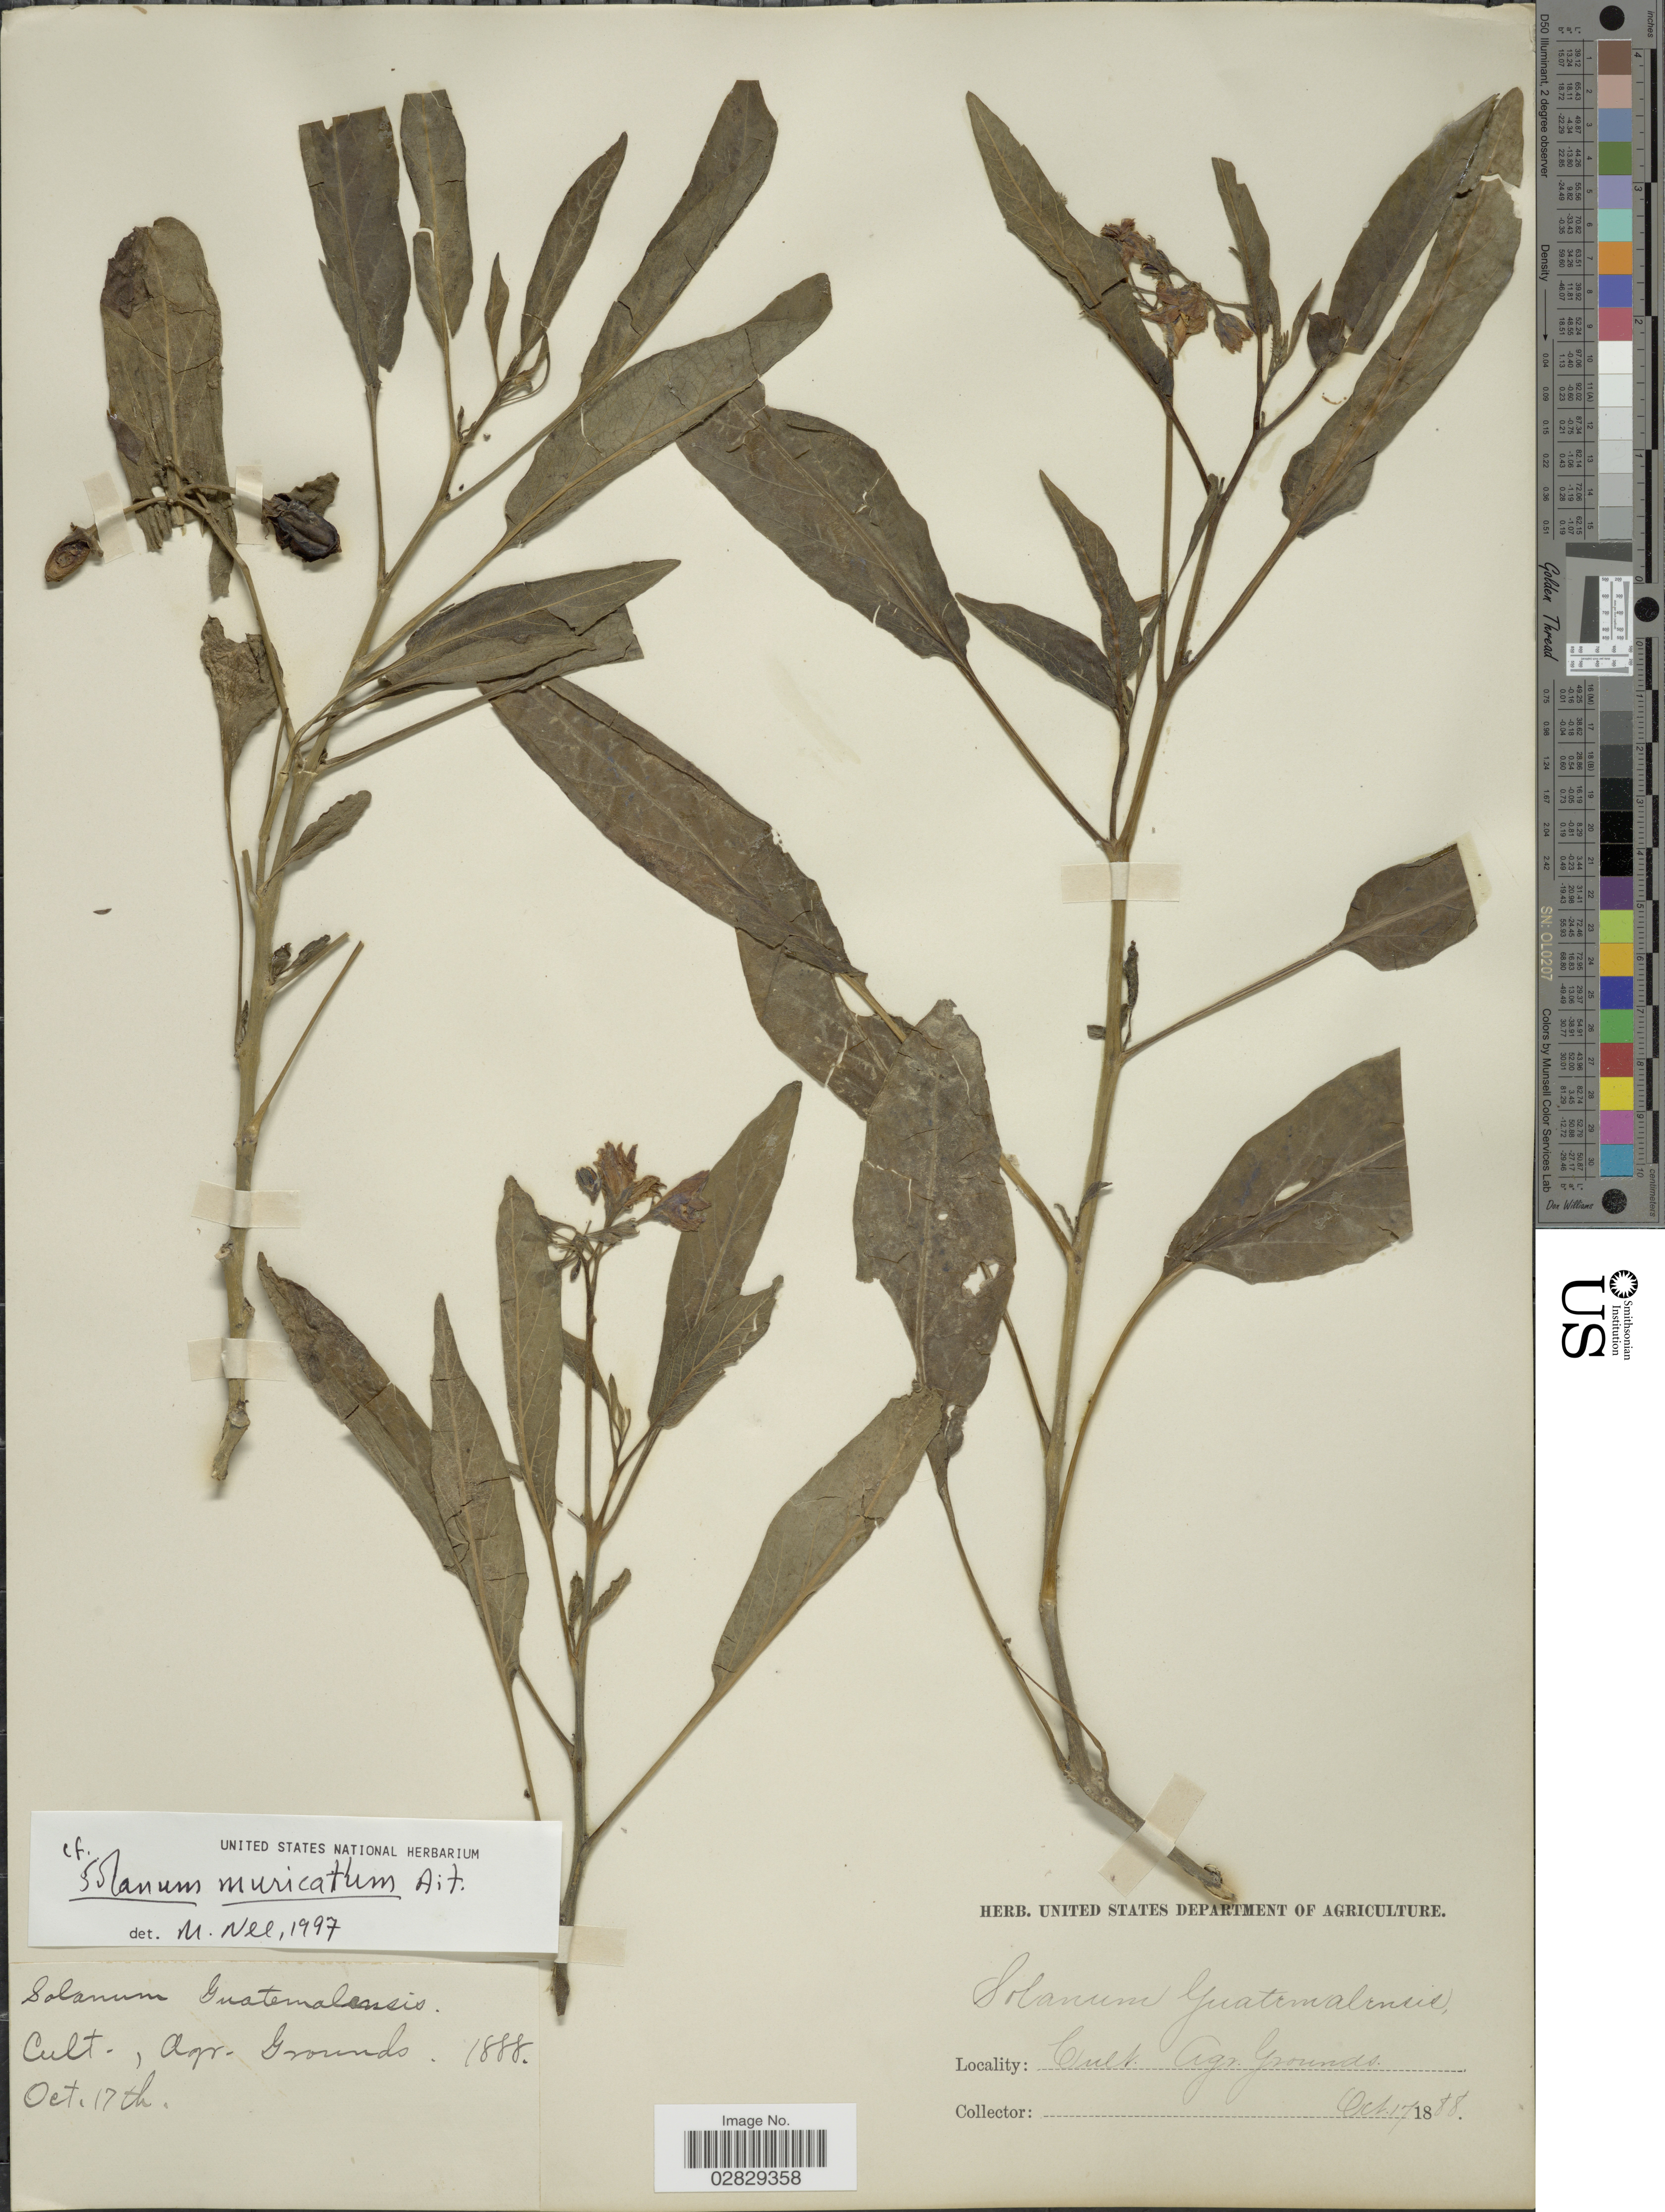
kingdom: Plantae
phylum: Tracheophyta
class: Magnoliopsida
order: Solanales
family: Solanaceae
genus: Solanum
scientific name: Solanum muricatum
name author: Aiton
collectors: ex herb. U. S. Department of Agriculture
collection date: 1888-10-17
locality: Cult. Agr. Grounds.